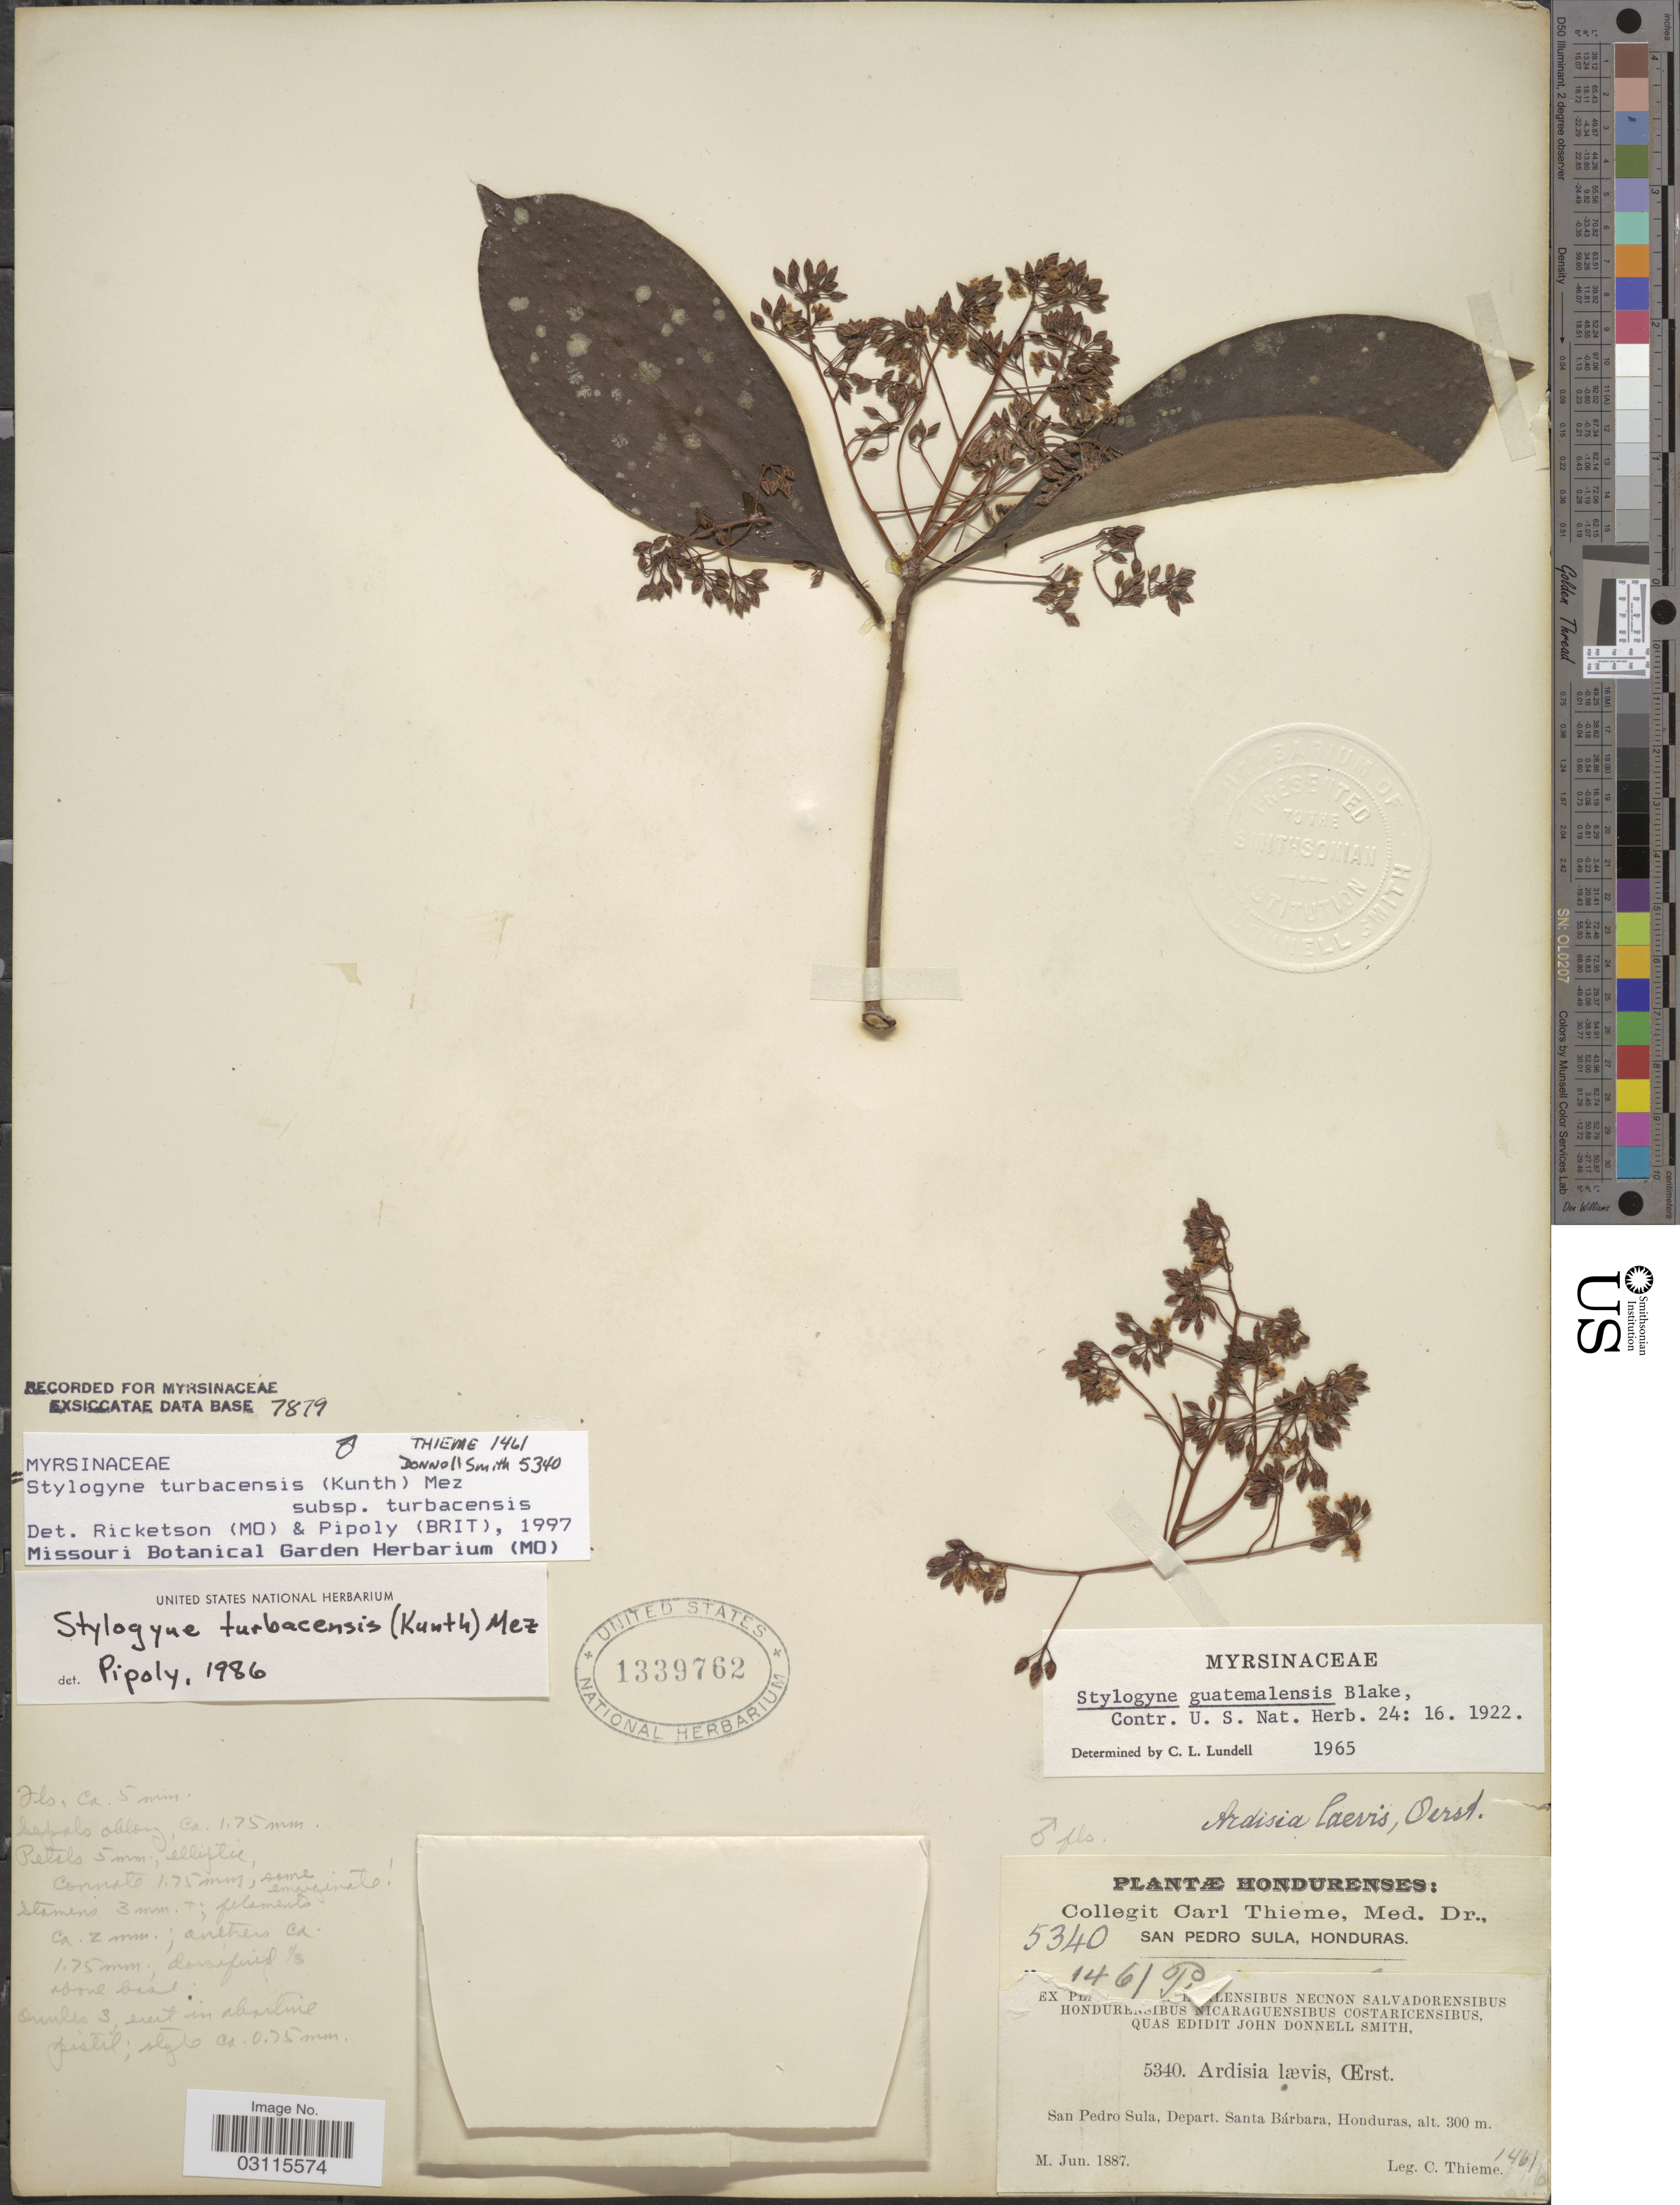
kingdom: Plantae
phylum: Tracheophyta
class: Magnoliopsida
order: Ericales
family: Primulaceae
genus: Stylogyne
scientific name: Stylogyne turbacensis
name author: (Kunth) Mez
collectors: C. Thieme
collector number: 5340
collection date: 1887-06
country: Honduras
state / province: Santa Bárbara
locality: San Pedro Sula, Depart. Santa Bárbara.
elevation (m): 300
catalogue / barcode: US 1339762